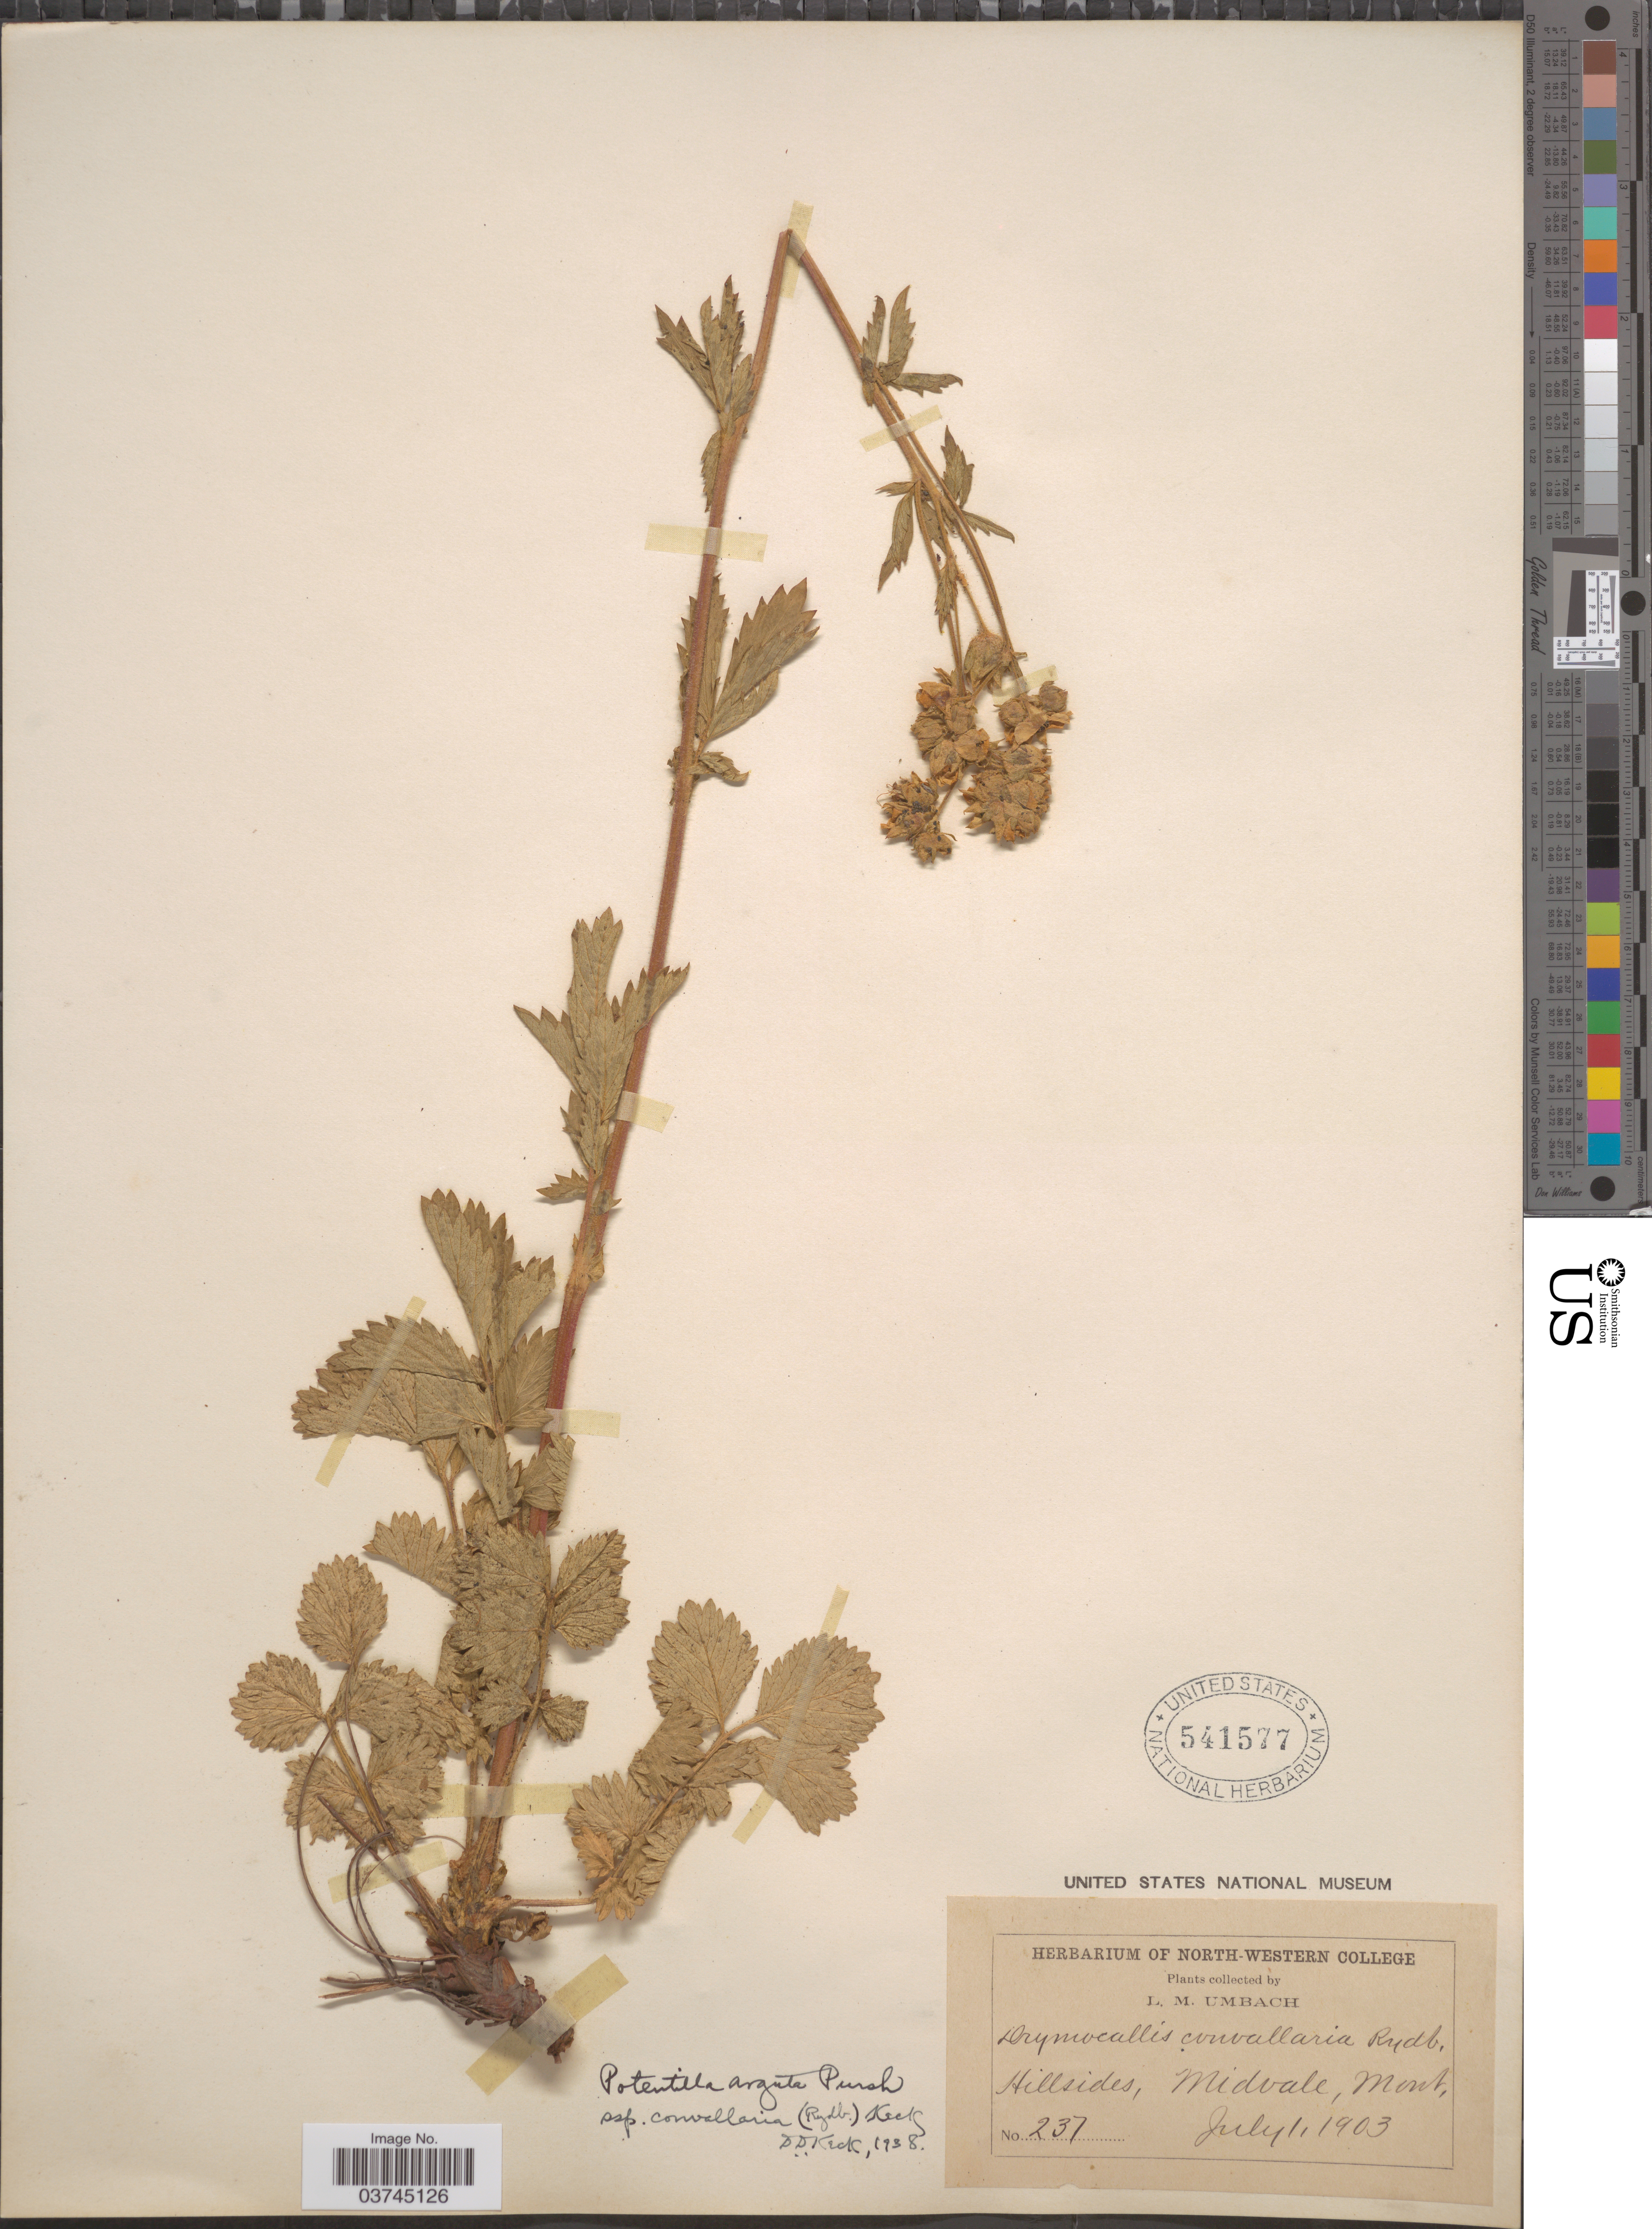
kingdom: Plantae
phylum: Tracheophyta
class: Magnoliopsida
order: Rosales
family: Rosaceae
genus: Drymocallis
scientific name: Drymocallis convallaria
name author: (Rydb.) Rydb.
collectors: L. M. Umbach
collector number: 237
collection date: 1903-07-01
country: United States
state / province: Montana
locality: Hillsides, Midvale.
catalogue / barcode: US 541577